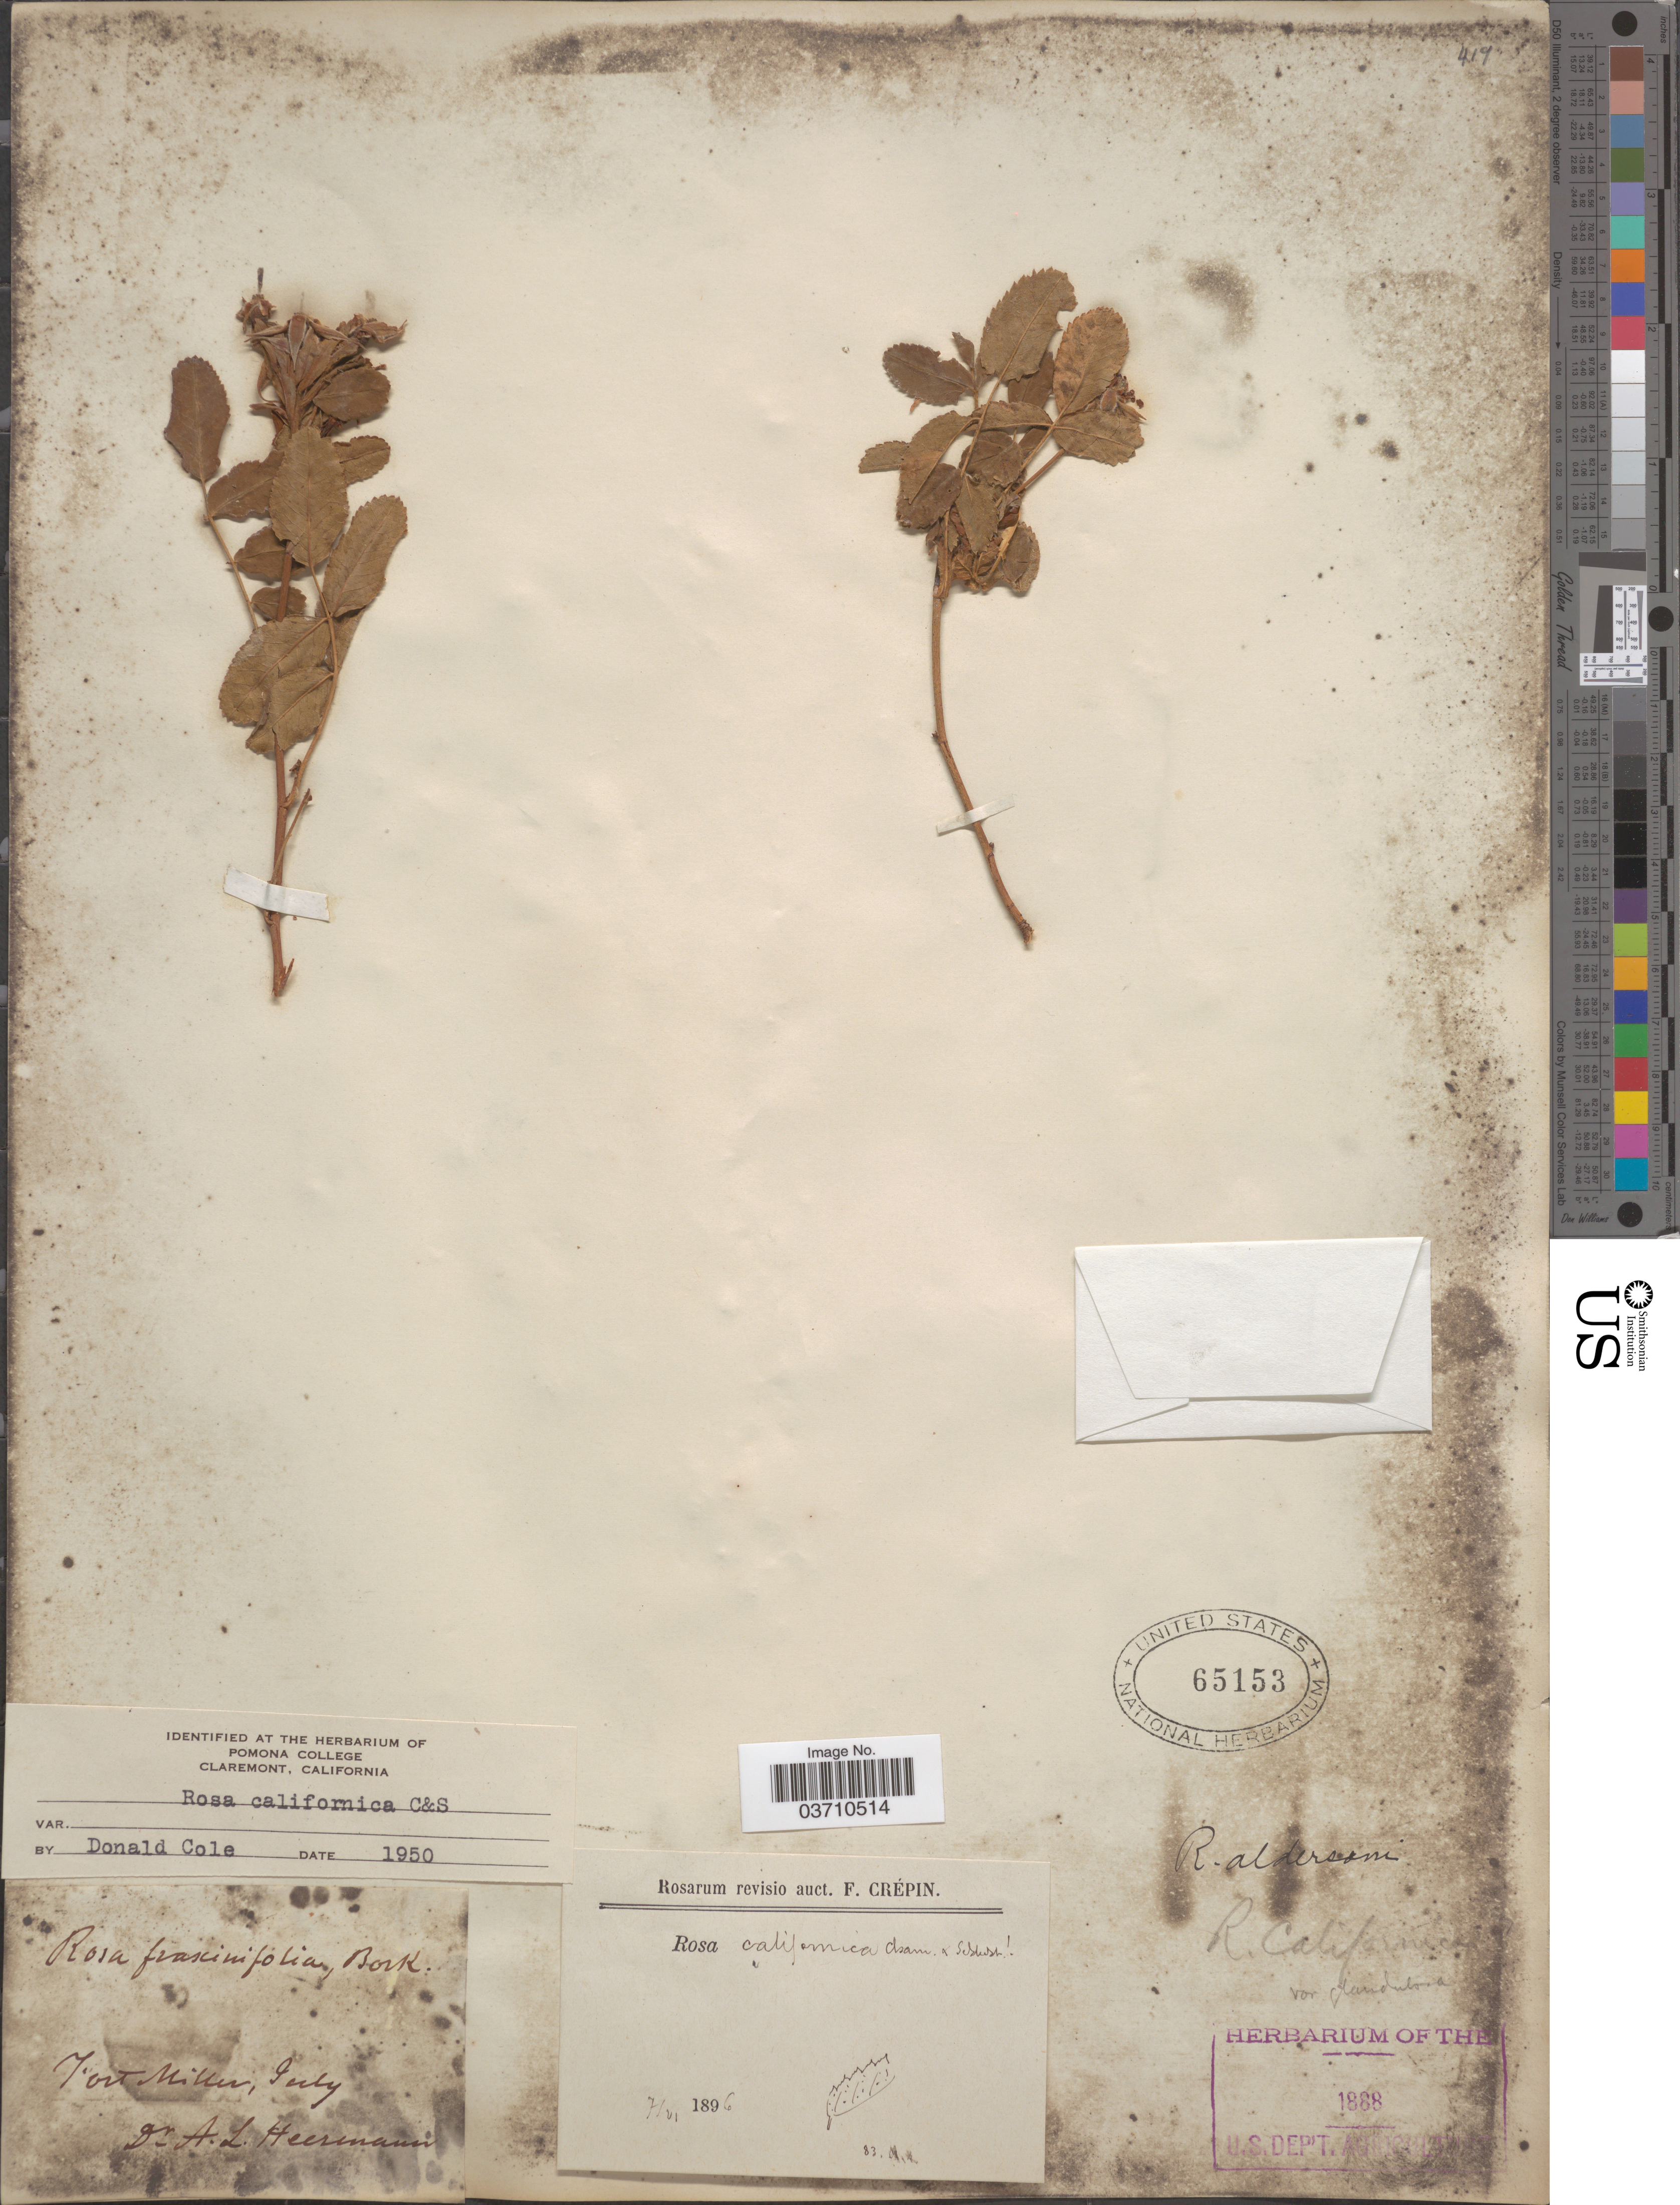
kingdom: Plantae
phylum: Tracheophyta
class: Magnoliopsida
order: Rosales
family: Rosaceae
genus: Rosa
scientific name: Rosa californica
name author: Cham. & Schltdl.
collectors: A. Heermann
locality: Fort Miller.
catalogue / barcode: US 65153